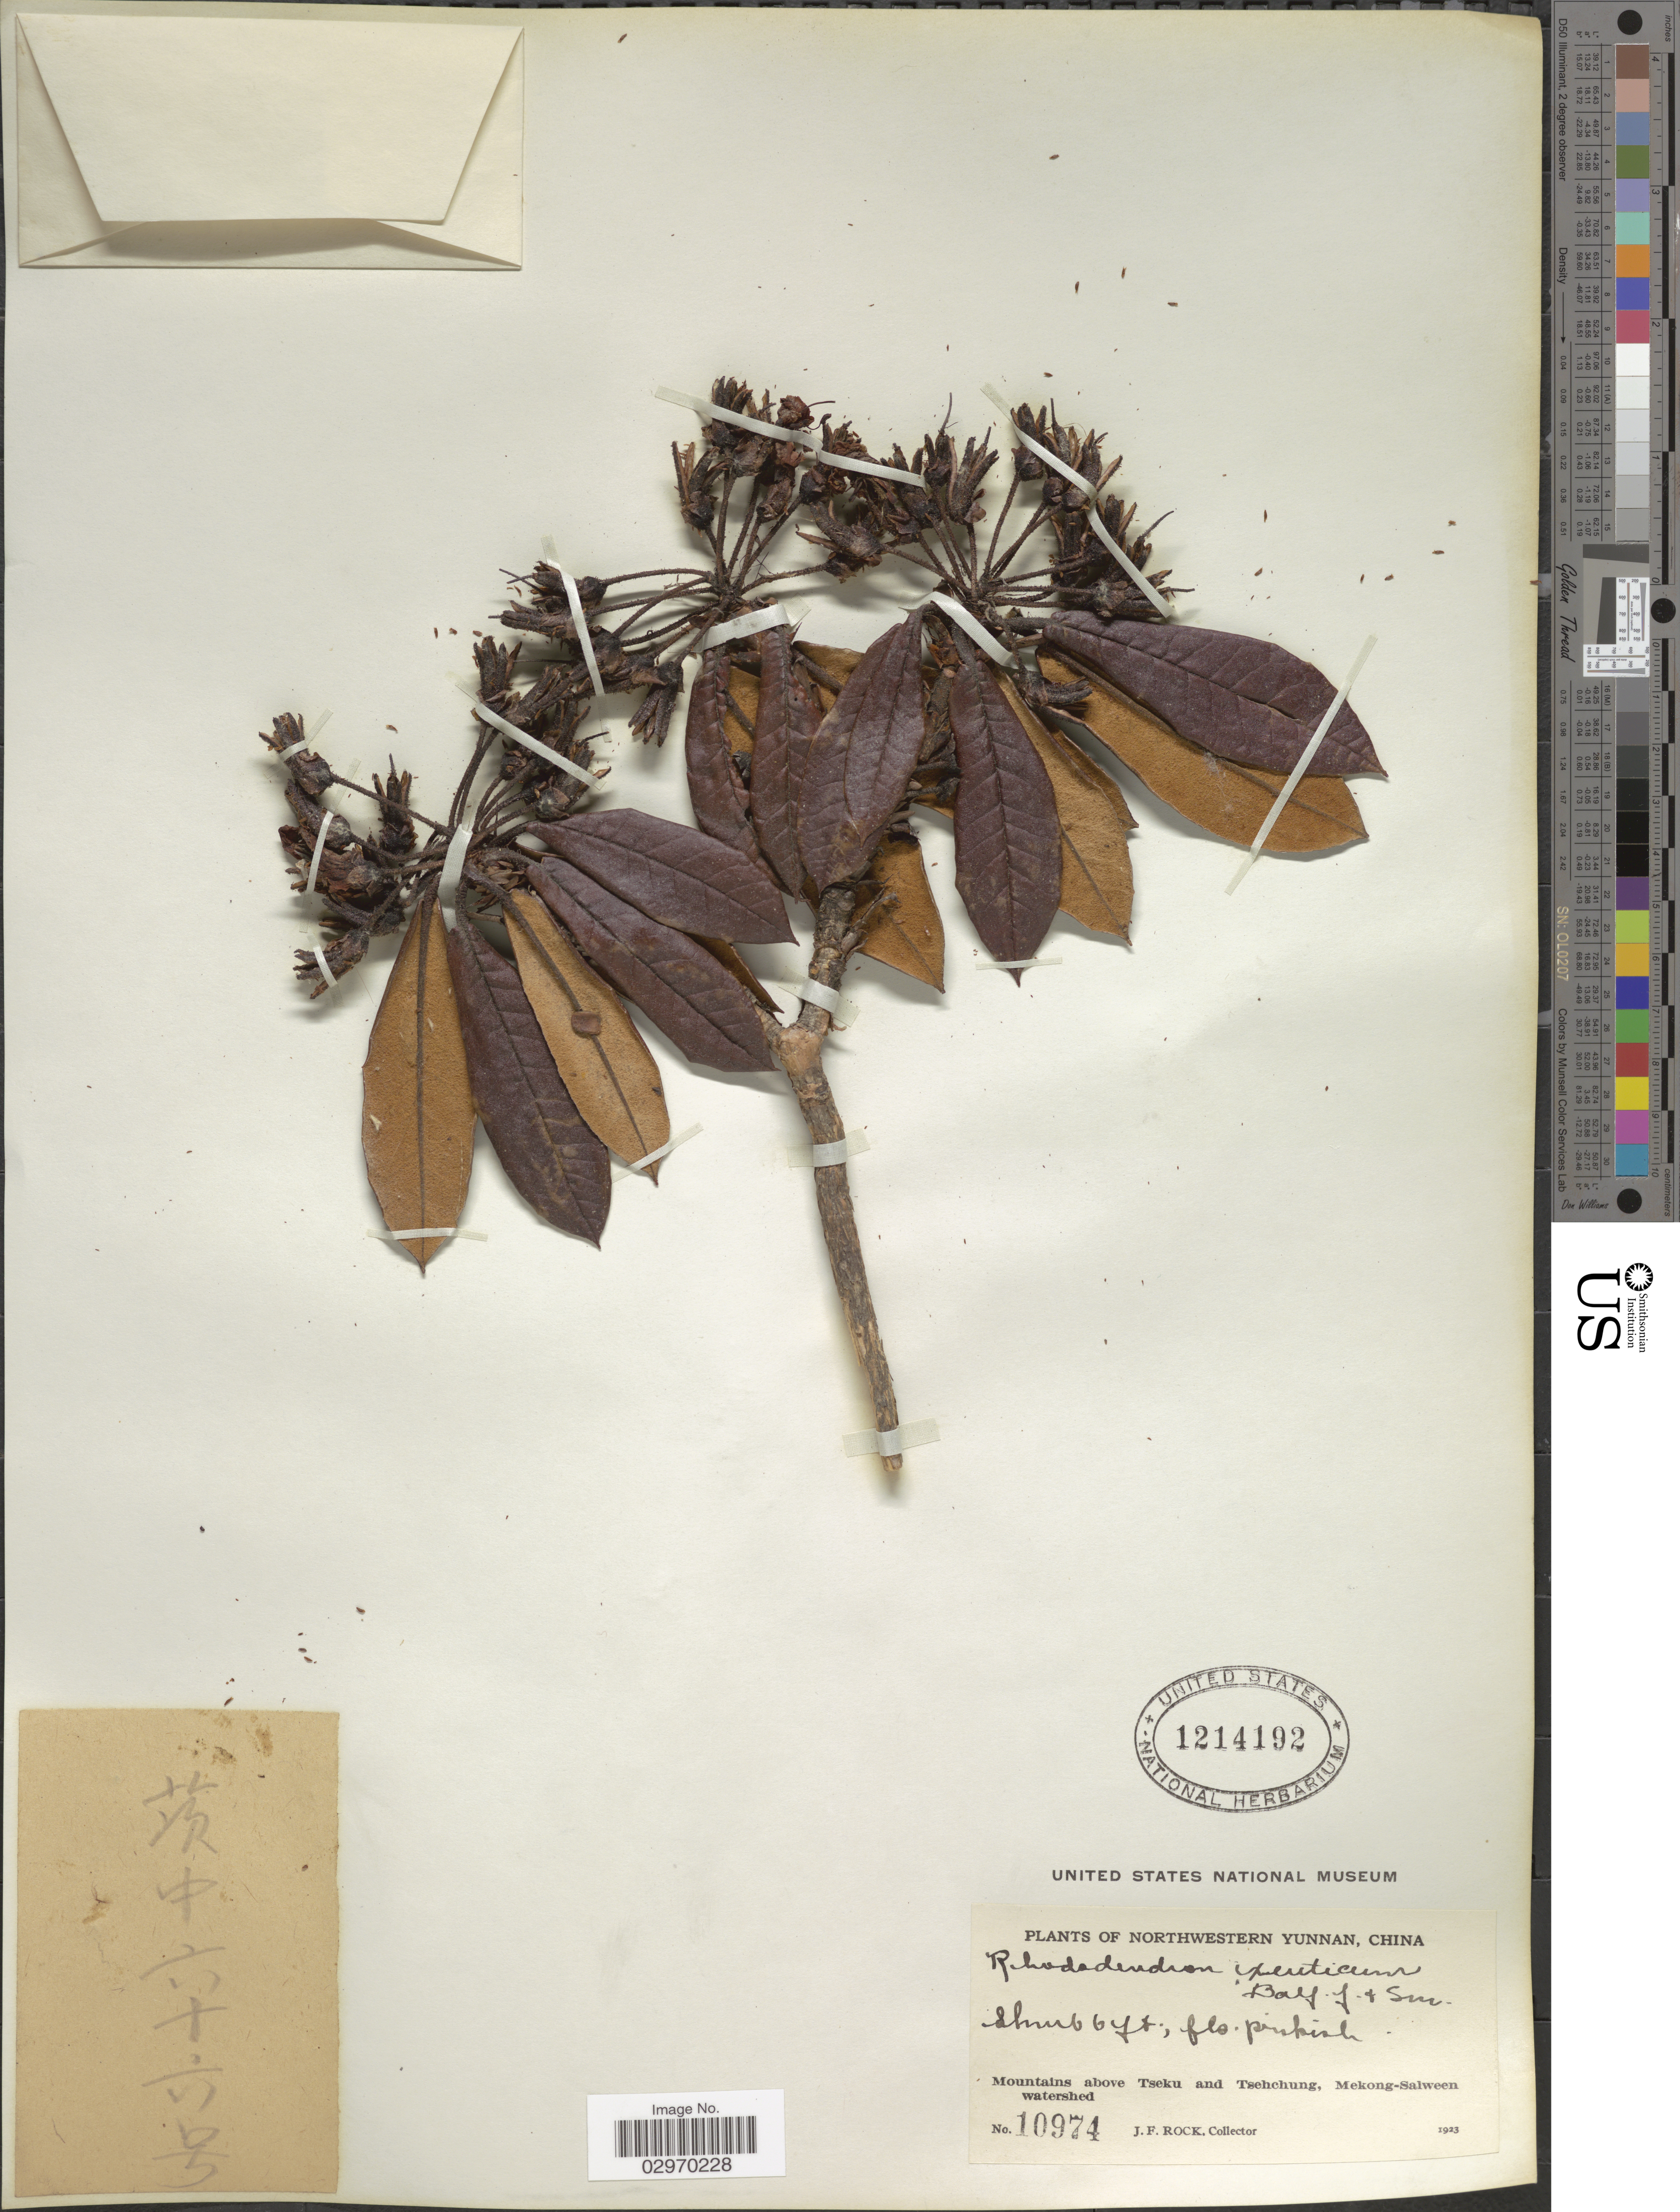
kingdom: Plantae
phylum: Tracheophyta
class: Magnoliopsida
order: Ericales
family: Ericaceae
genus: Rhododendron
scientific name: Rhododendron crinigerum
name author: Franch.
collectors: J. Rock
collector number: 10974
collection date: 1923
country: China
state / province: Yunnan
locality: Northwestern Yunnan, Mountains above Tseku and Tsehchung, Mekong-Salween watershed.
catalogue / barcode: US 1214192